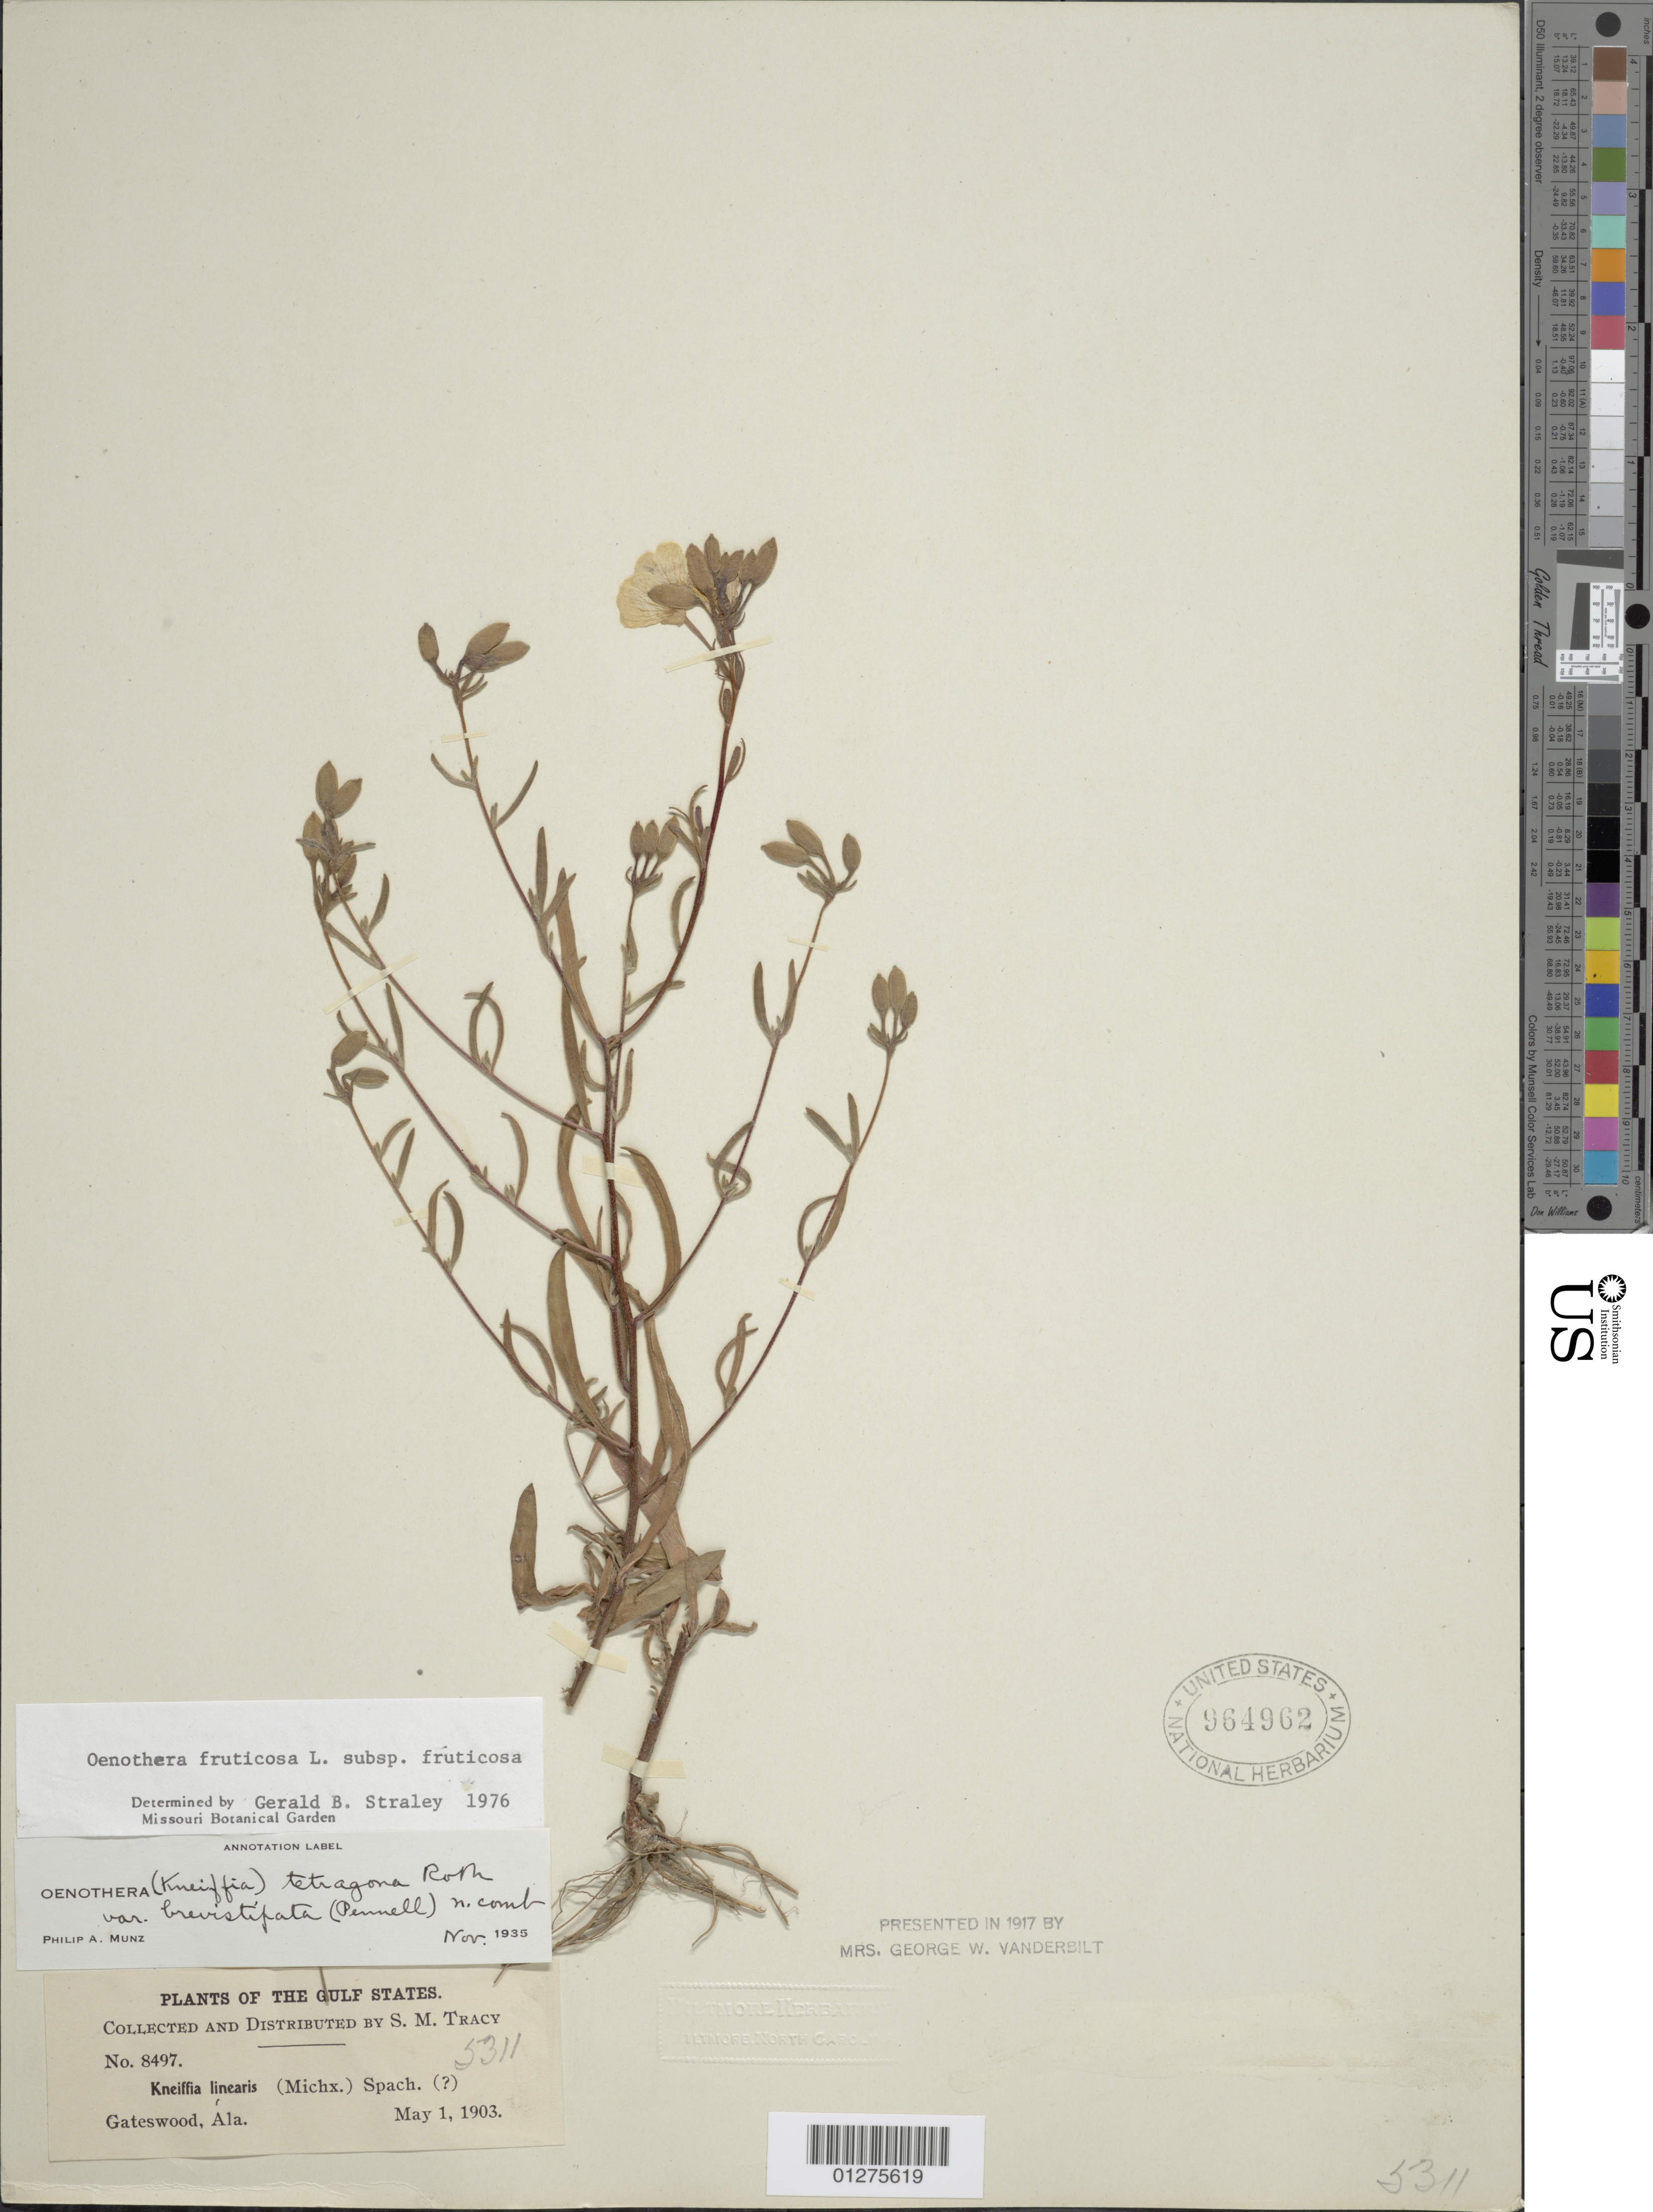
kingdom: Plantae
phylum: Tracheophyta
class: Magnoliopsida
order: Myrtales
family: Onagraceae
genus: Oenothera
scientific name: Oenothera fruticosa subsp. fruticosa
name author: L.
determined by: Straley, G. B.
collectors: S. M. Tracy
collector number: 8497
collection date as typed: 01 May 1903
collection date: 1903-05-01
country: United States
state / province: Alabama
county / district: Baldwin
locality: Gateswood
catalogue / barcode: US 964962